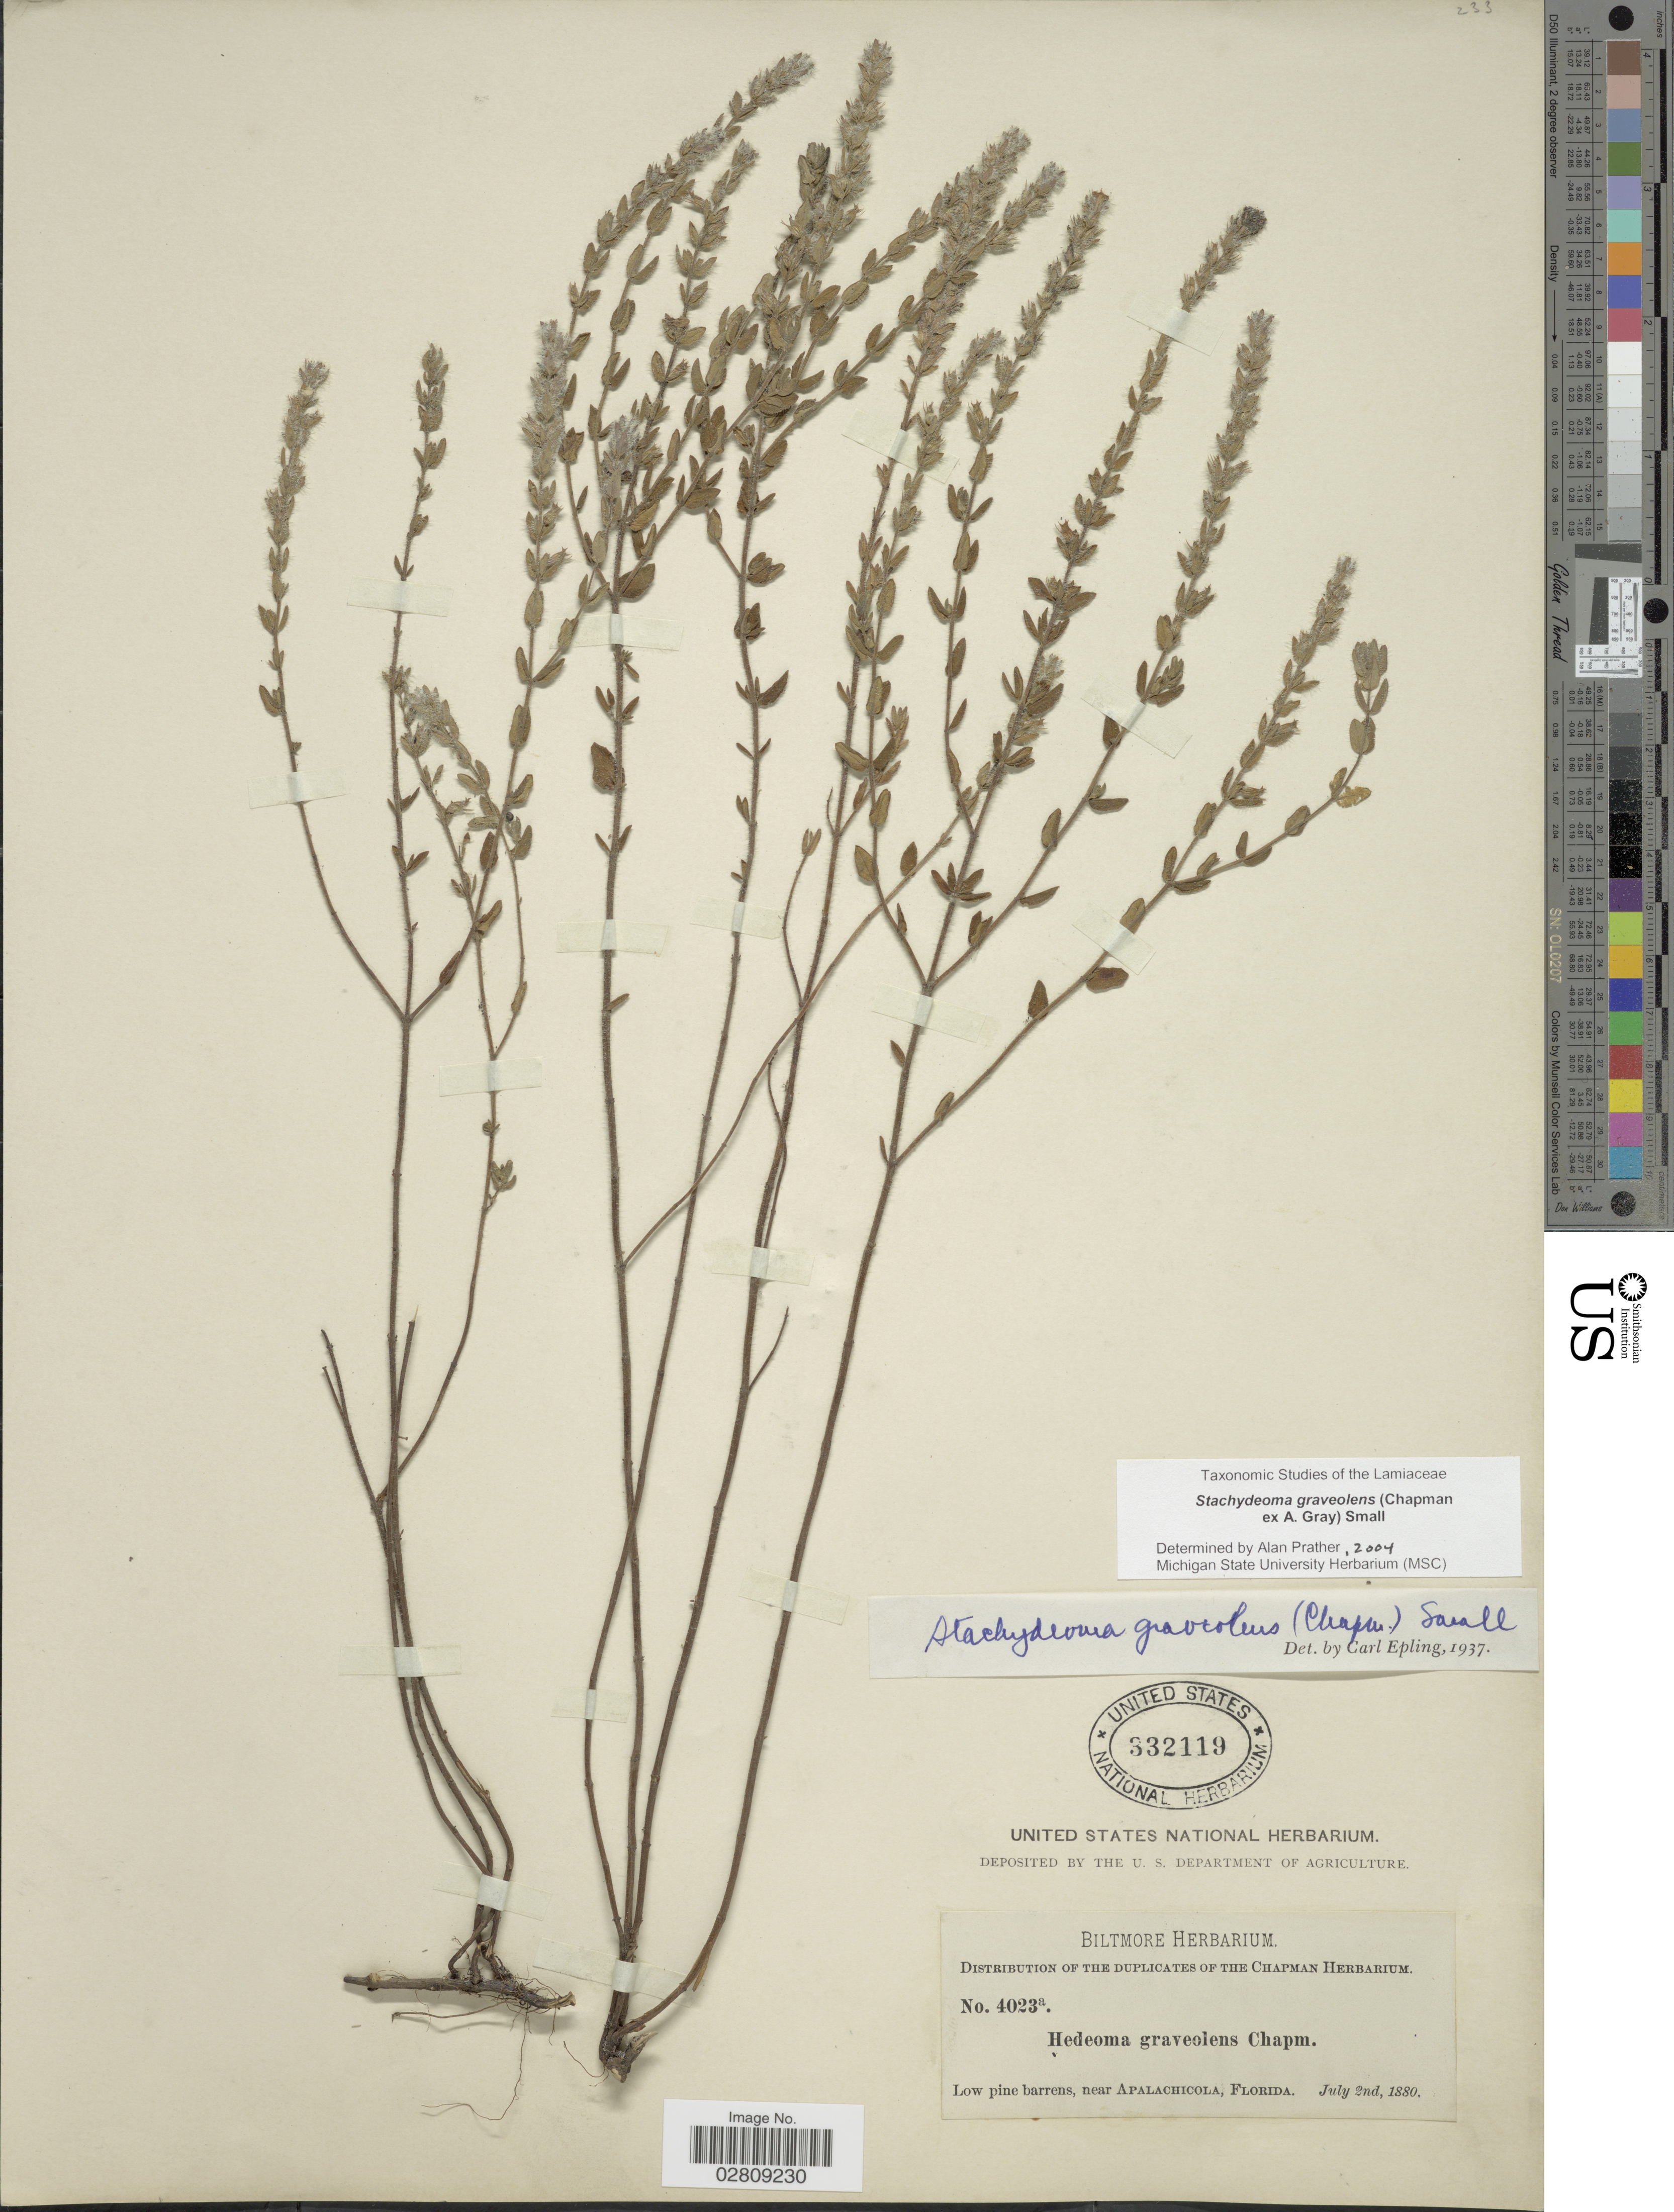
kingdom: Plantae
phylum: Tracheophyta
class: Magnoliopsida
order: Lamiales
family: Lamiaceae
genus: Stachydeoma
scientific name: Stachydeoma graveolens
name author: (Chapm. ex A. Gray) Small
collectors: ex herb. Biltmore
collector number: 4023a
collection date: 1880-07-02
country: United States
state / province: Florida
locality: Near Apalachicola.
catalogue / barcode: US 332119